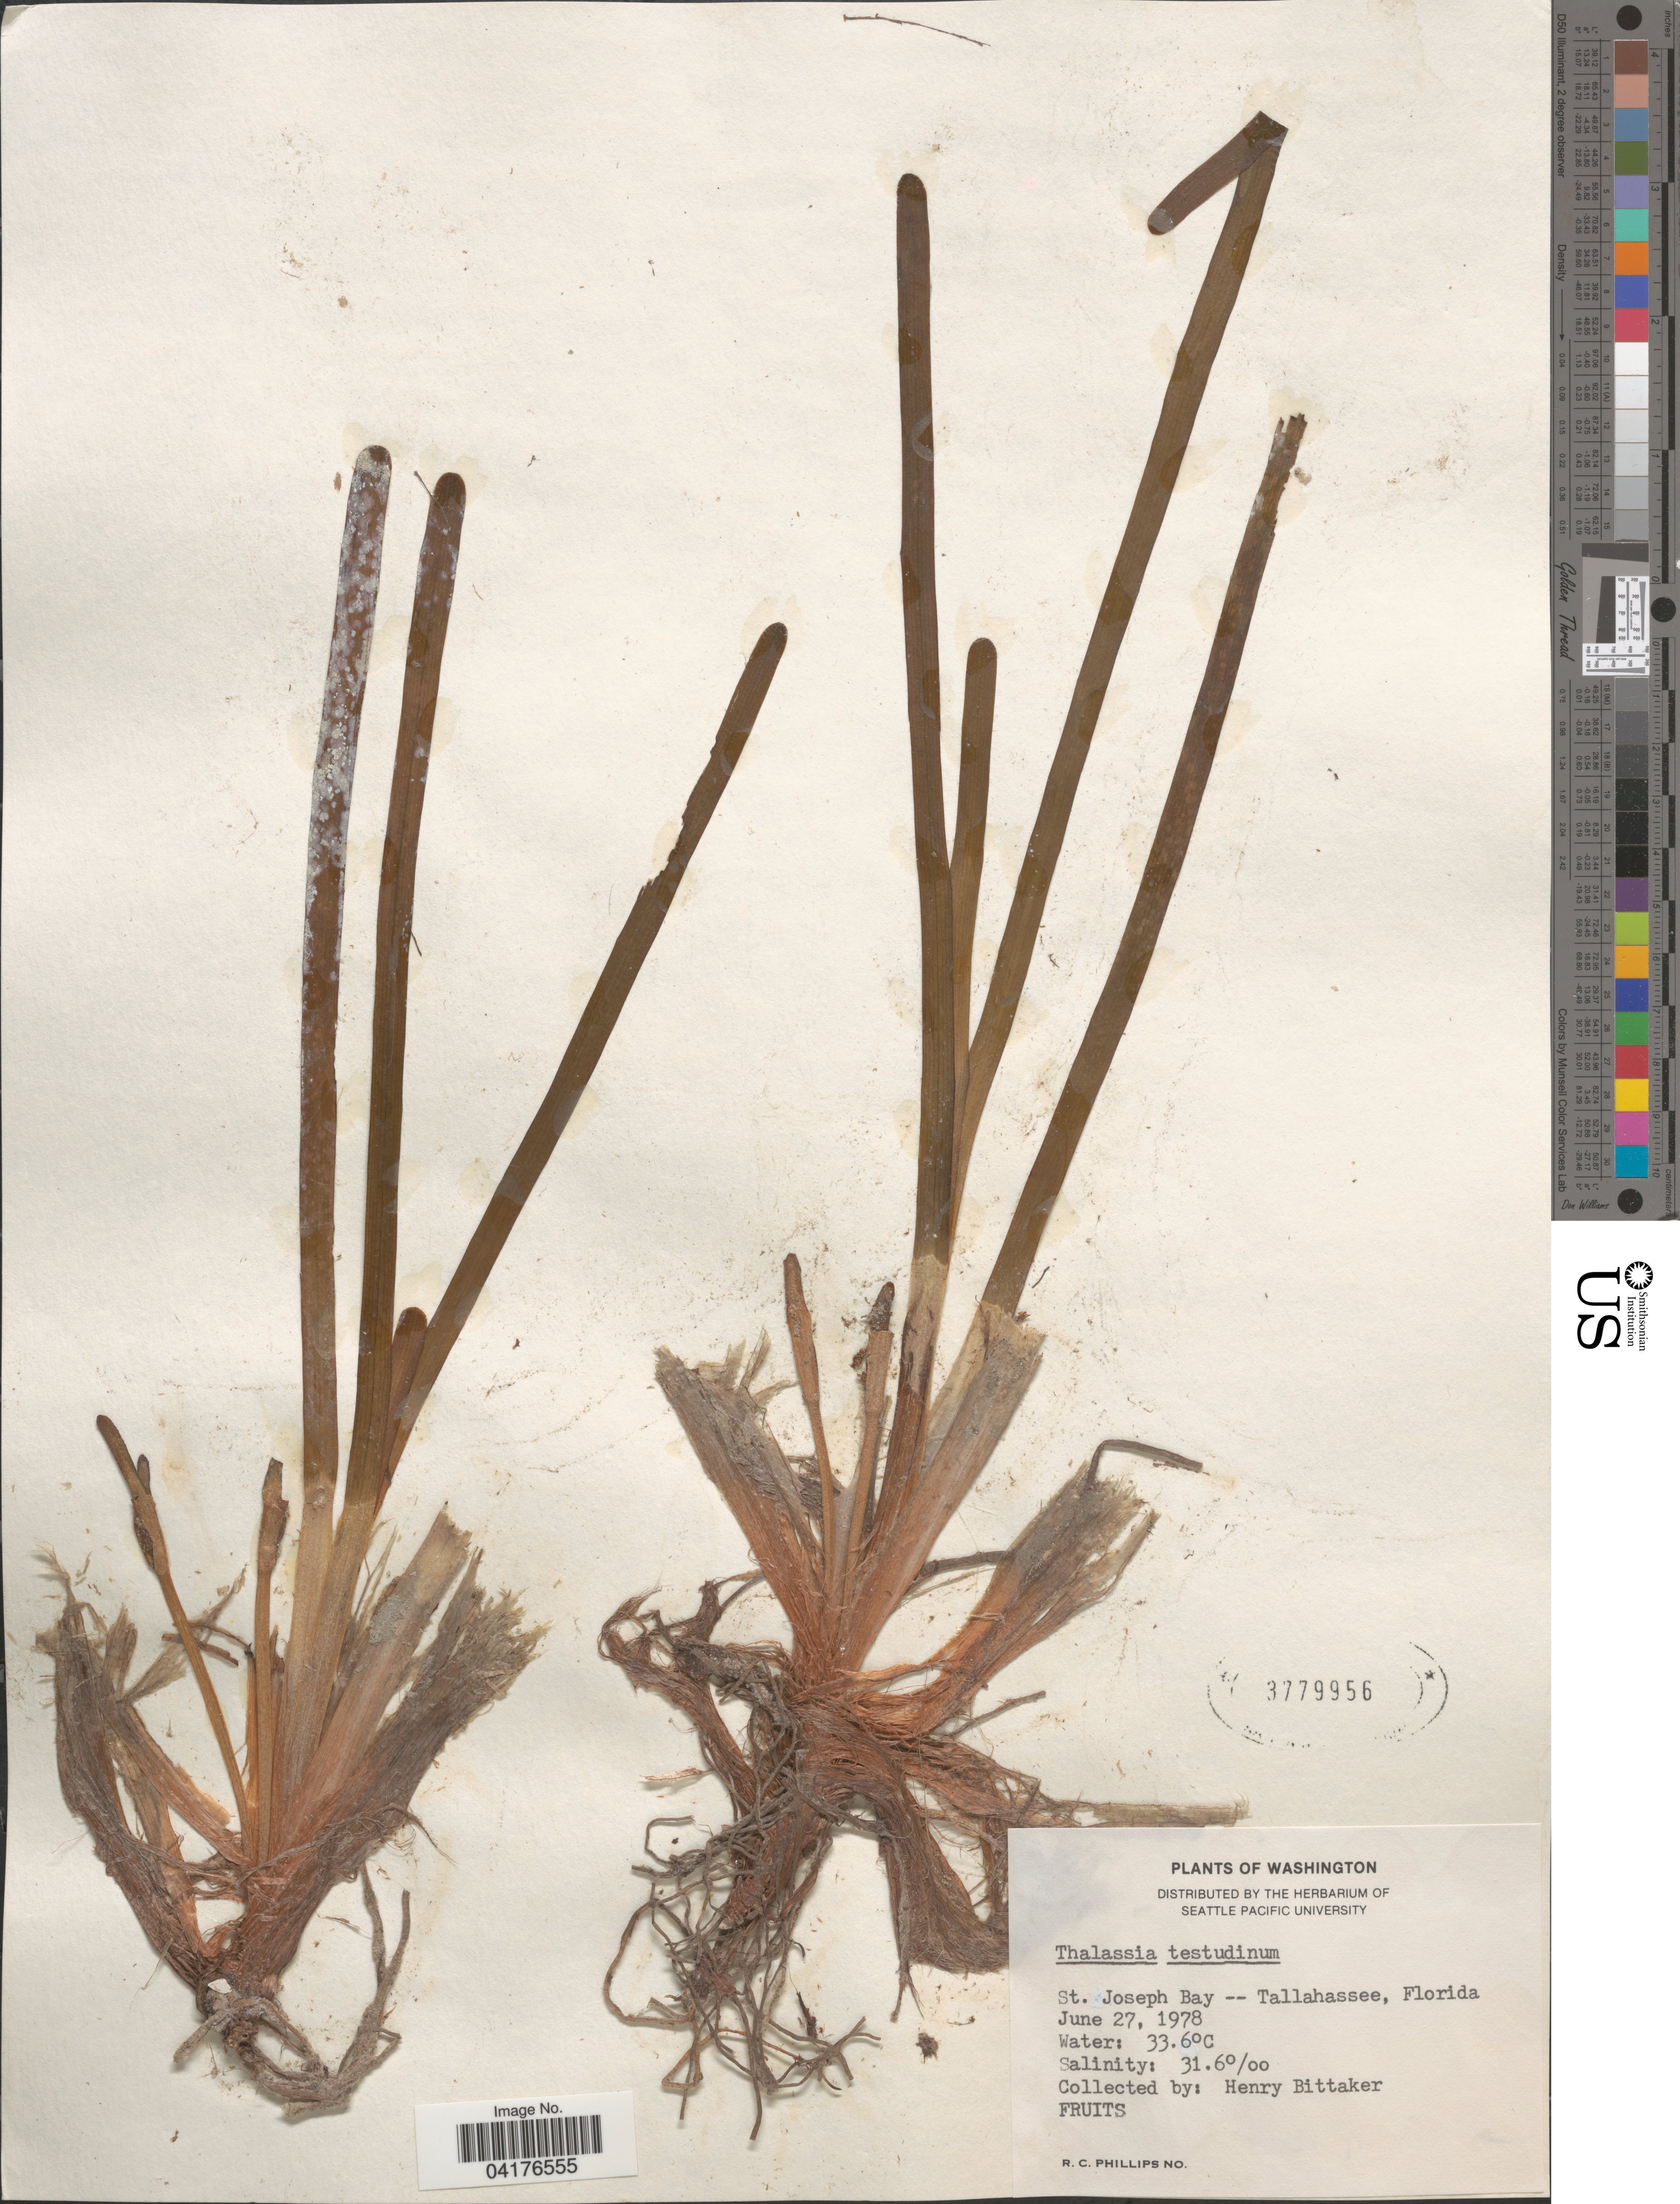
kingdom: Plantae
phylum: Tracheophyta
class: Liliopsida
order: Alismatales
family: Hydrocharitaceae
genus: Thalassia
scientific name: Thalassia testudinum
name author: Banks & Sol. ex K.D. Koenig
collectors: H. Bittaker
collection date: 1978-06-27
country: United States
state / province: Florida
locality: St. Joseph Bay -- Tallahassee.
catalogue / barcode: US 3779956